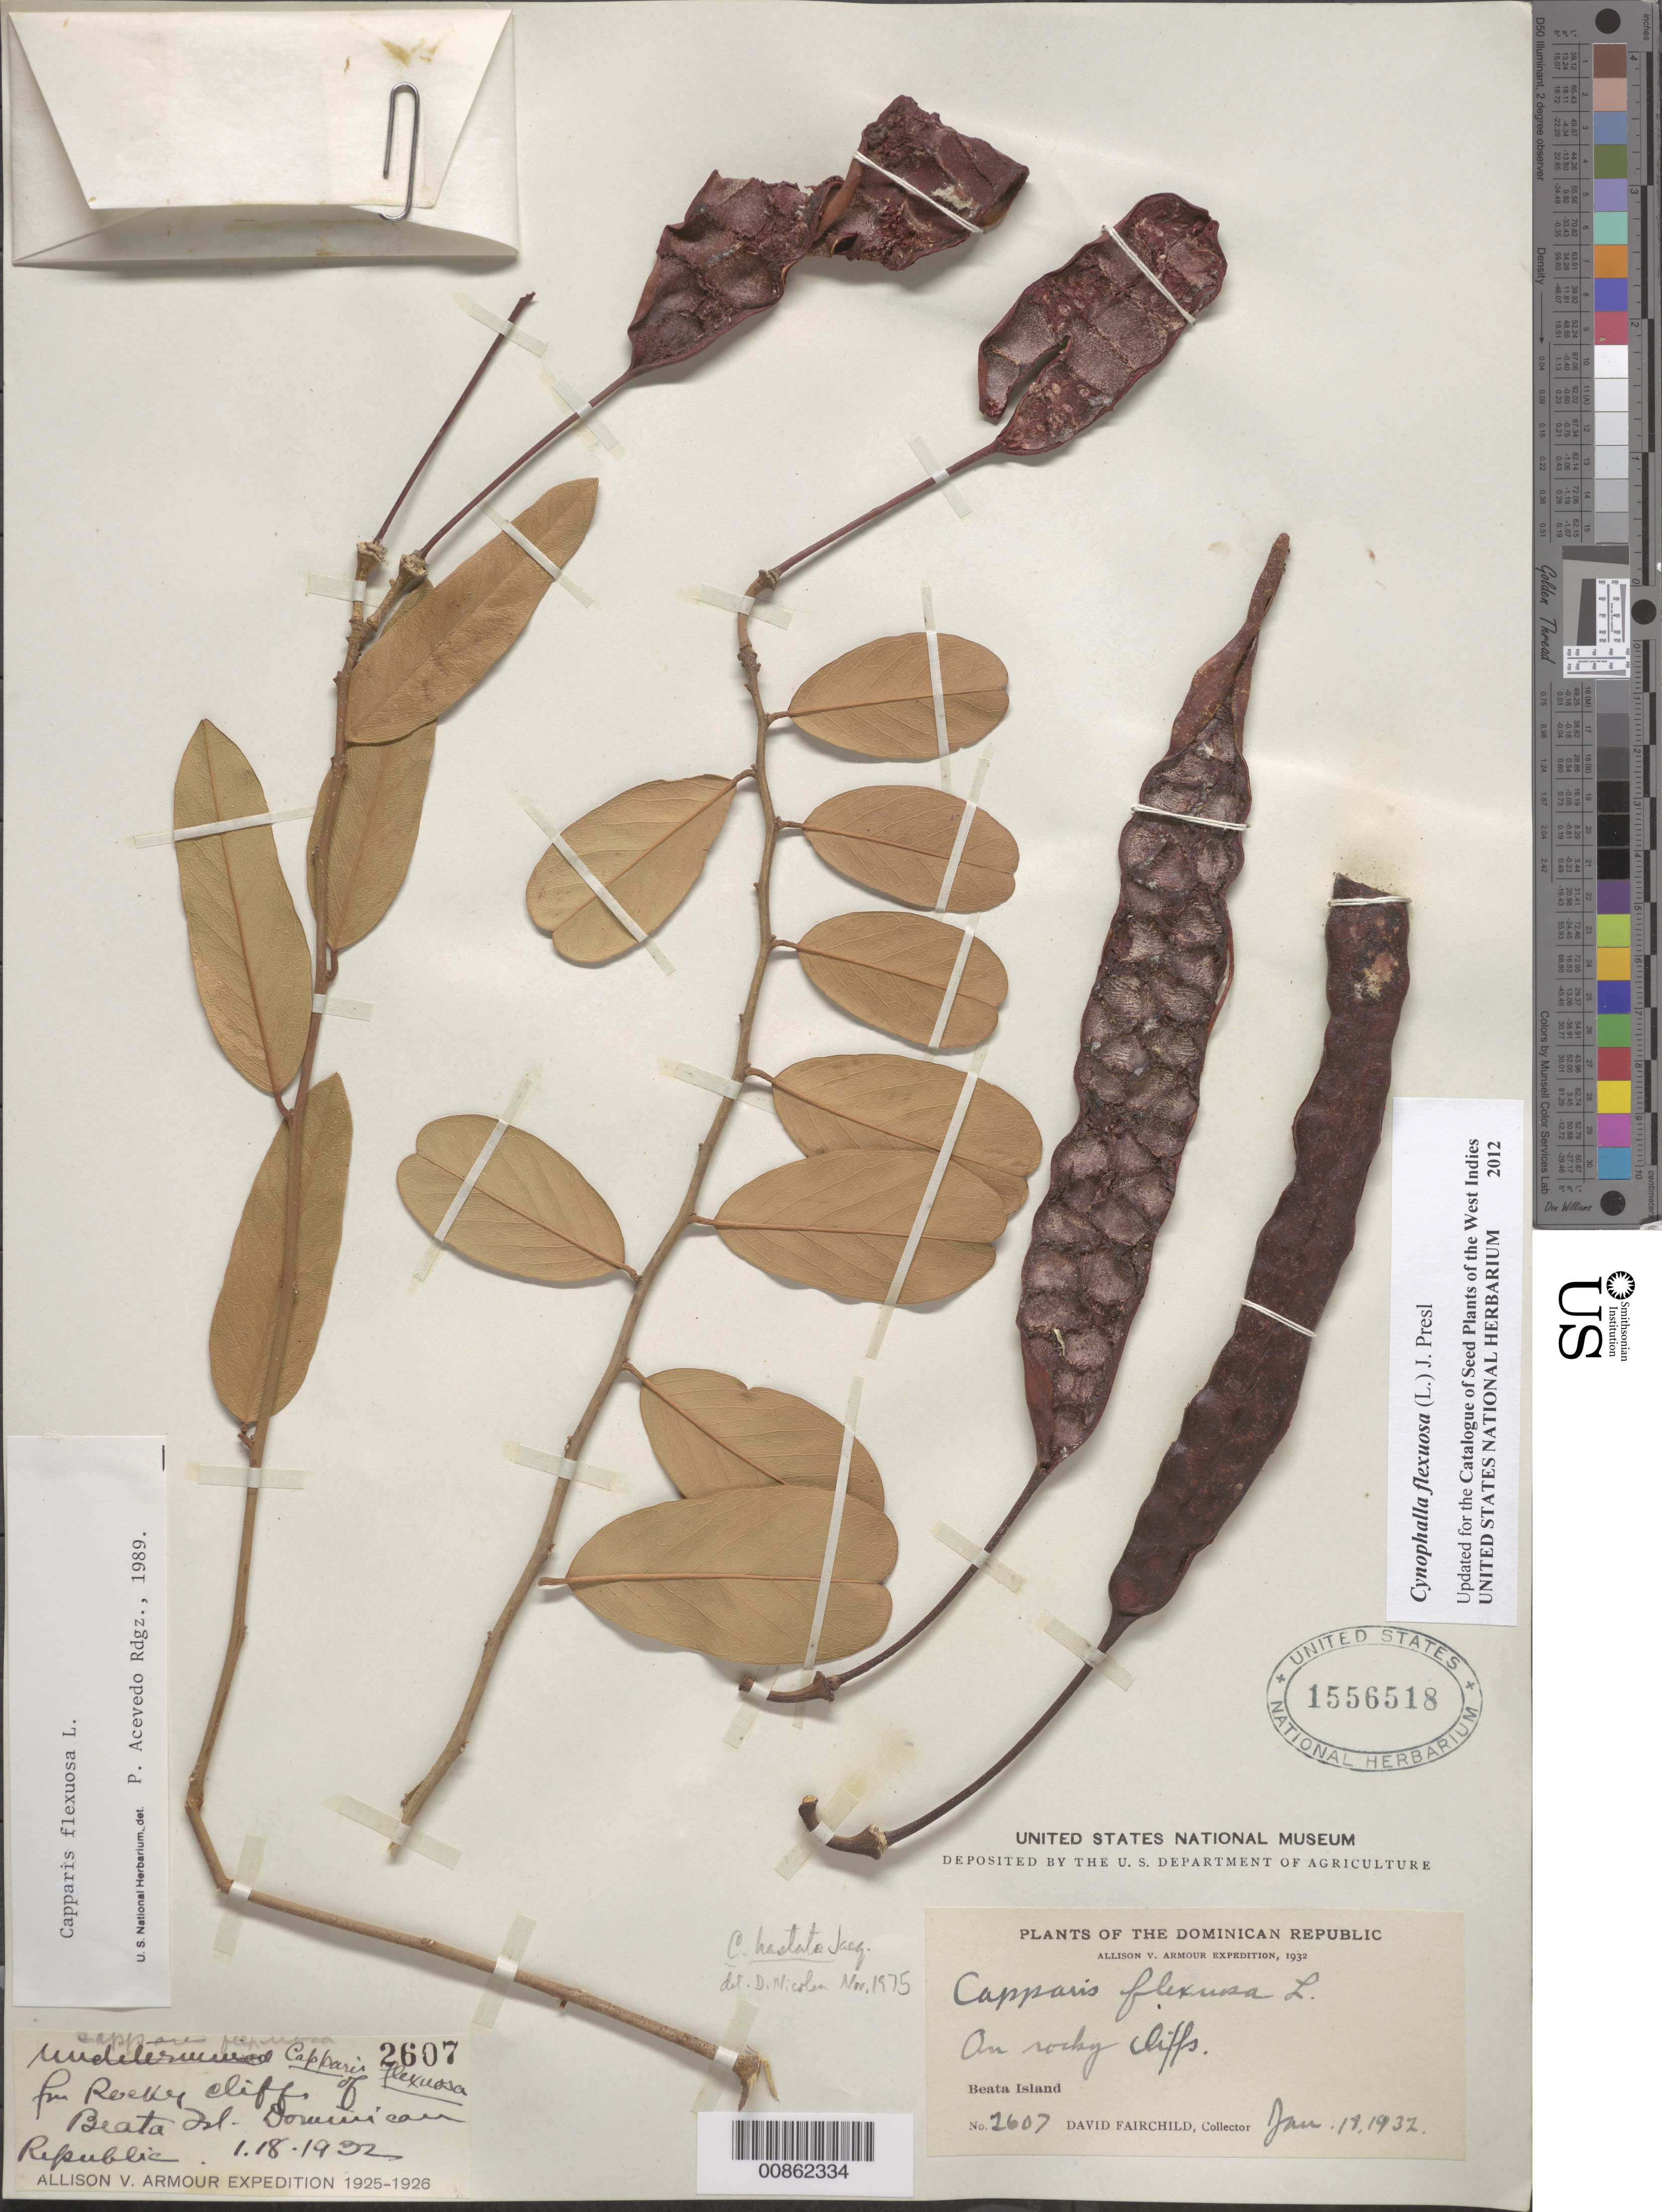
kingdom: Plantae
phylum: Tracheophyta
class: Magnoliopsida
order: Brassicales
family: Capparaceae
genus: Cynophalla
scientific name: Cynophalla flexuosa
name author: (L.) J. Presl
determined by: Acevedo-Rodríguez, P., (BOT), Smithsonian Institution - National Museum of Natural History (UNITED STATES)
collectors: D. Fairchild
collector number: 2607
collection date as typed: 18 Jan 1932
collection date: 1932-01-18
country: Dominican Republic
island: Isla Beata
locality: "Reelly" cliff, Beata Island.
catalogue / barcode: US 1556518